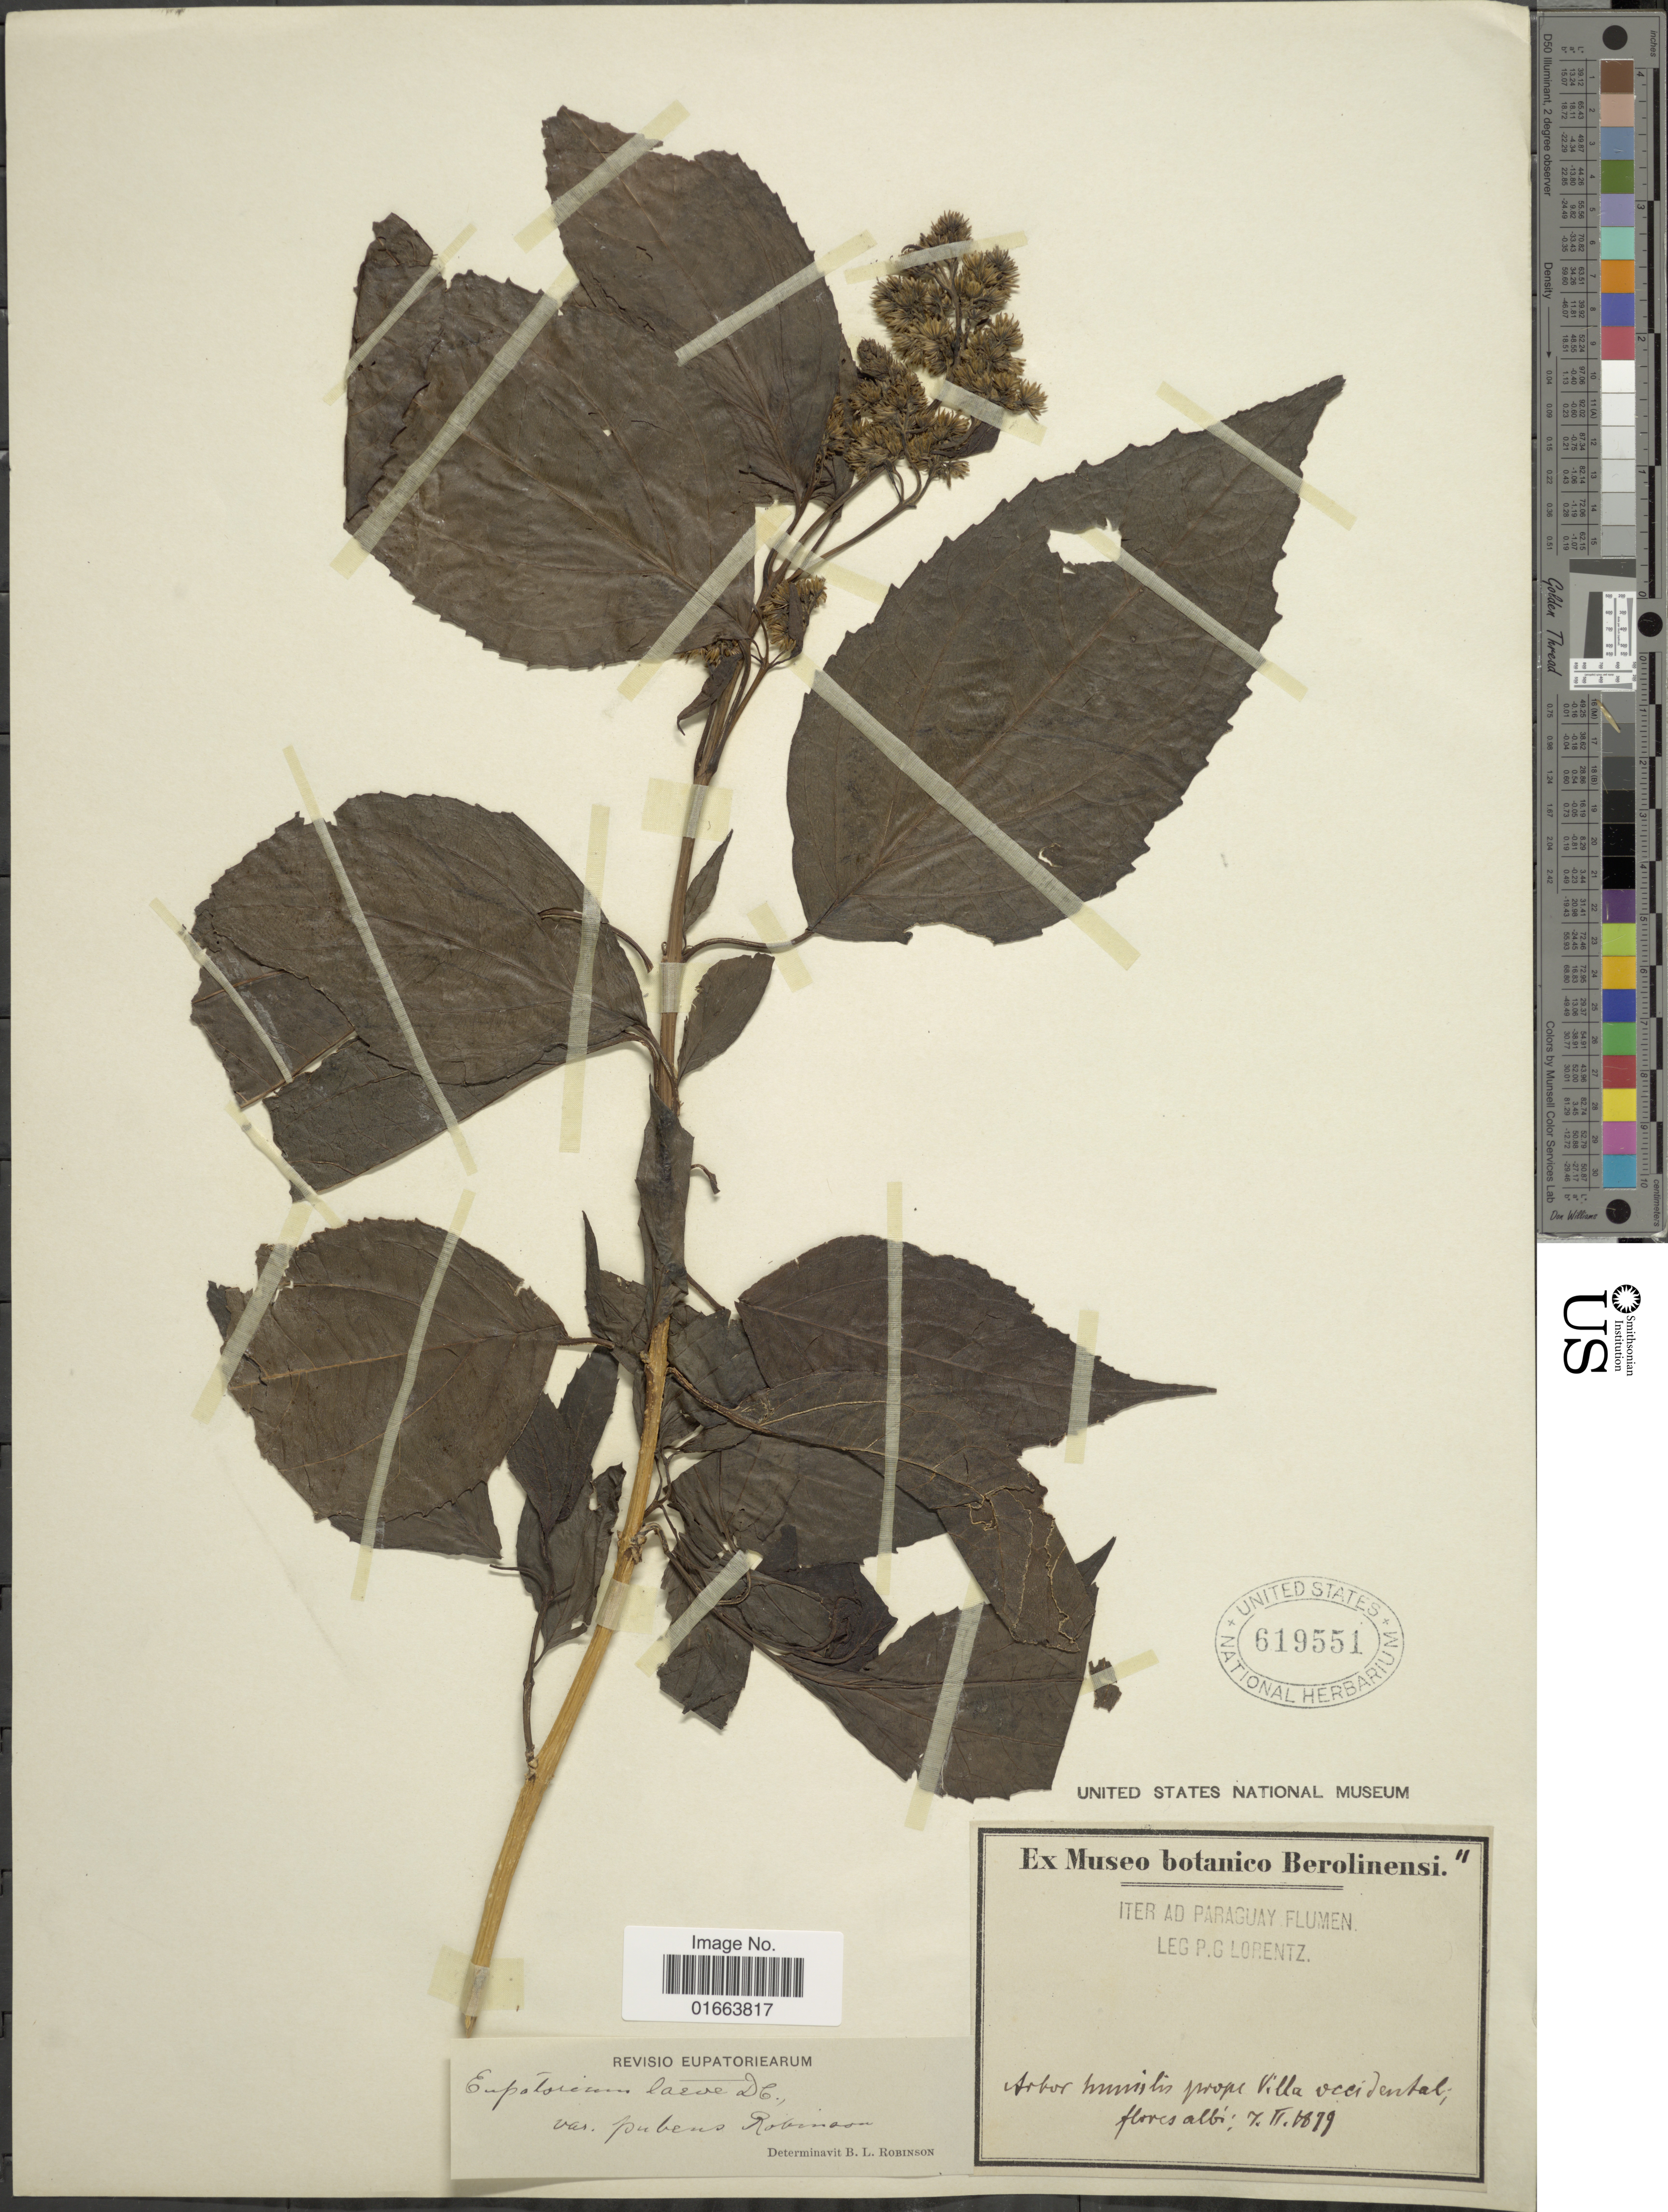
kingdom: Plantae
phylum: Tracheophyta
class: Magnoliopsida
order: Asterales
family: Asteraceae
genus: Koanophyllon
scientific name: Koanophyllon simillimum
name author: (B.L. Rob.) R.M. King & H. Rob.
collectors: P. G. Lorentz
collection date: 1879-02-07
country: Paraguay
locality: Arbor humilis prope Villa occidental.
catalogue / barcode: US 619551